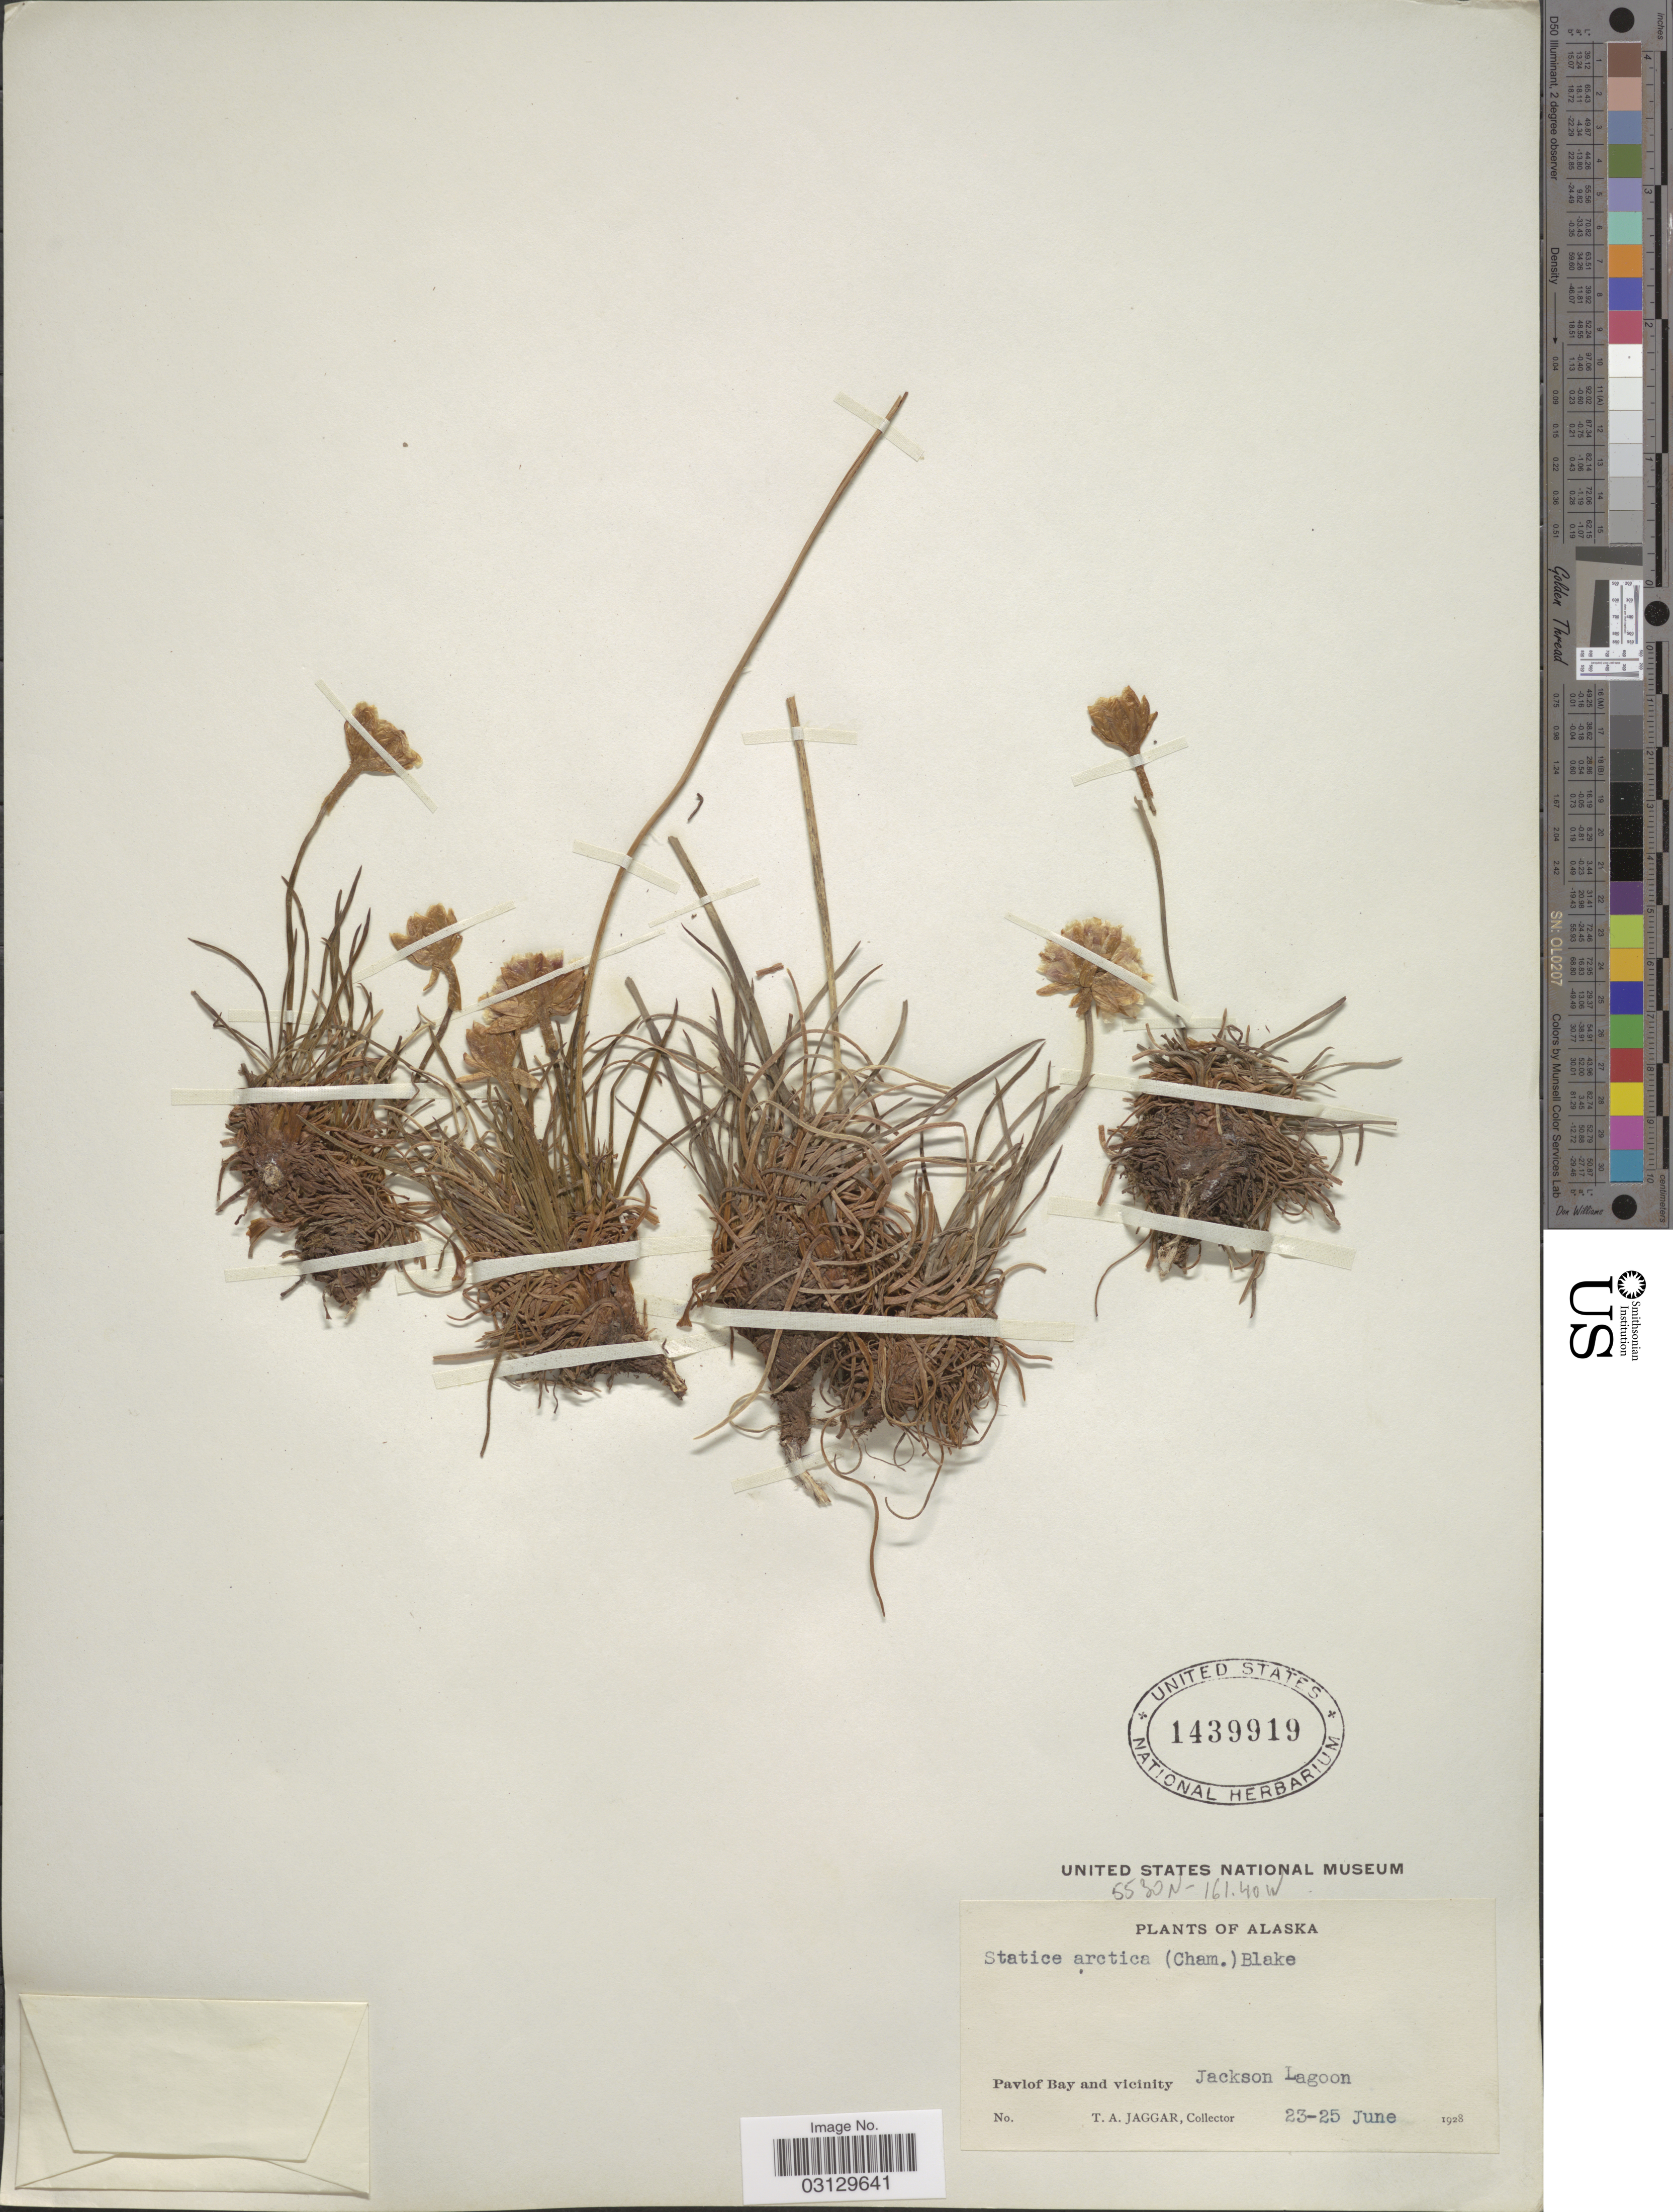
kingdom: Plantae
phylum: Tracheophyta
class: Magnoliopsida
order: Caryophyllales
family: Plumbaginaceae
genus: Armeria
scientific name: Armeria maritima subsp. arctica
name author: (Cham.) Hultén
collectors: T. Jaggar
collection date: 1928-06-23/1928-06-25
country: United States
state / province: Alaska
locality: Pavlof Bay and vicinity. Jackson Lagoon.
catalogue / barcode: US 1439919